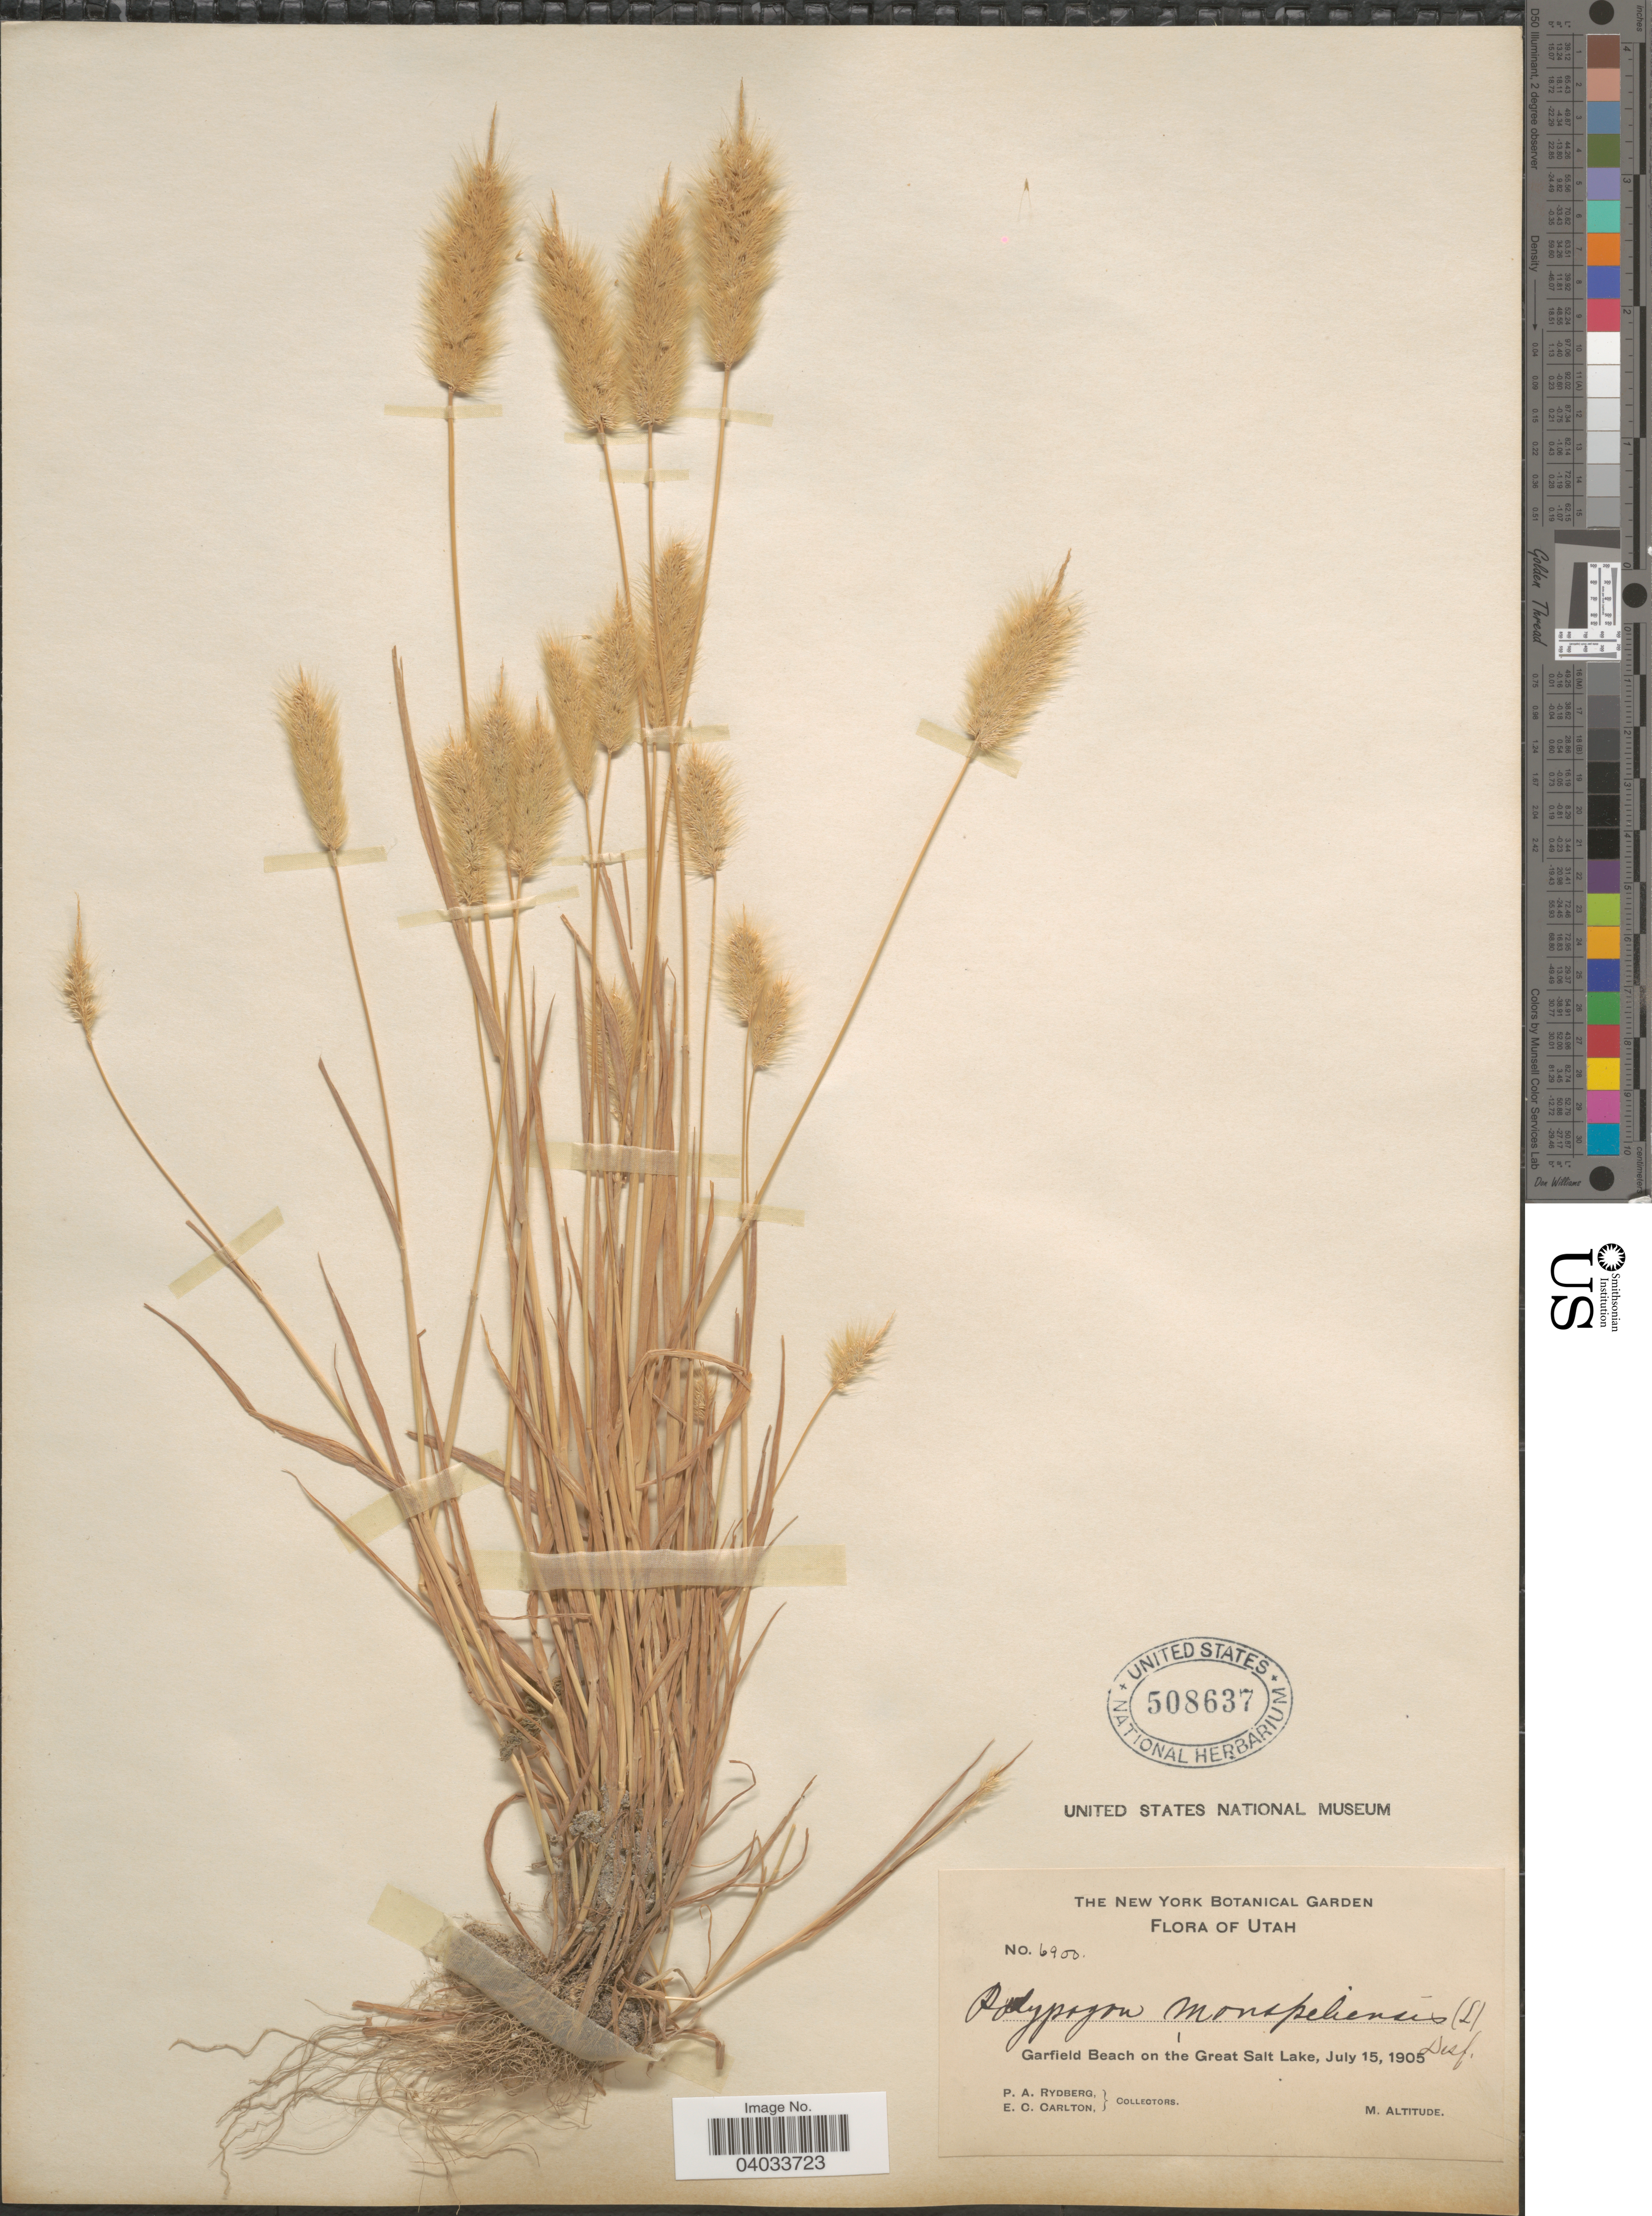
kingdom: Plantae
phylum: Tracheophyta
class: Liliopsida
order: Poales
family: Poaceae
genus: Polypogon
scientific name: Polypogon monspeliensis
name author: (L.) Desf.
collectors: P. A. Rydberg & E. Carlton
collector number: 6900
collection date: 1905-07-15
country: United States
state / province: Utah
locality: Garfield Beach on the Great Salt Lake.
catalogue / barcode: US 508637